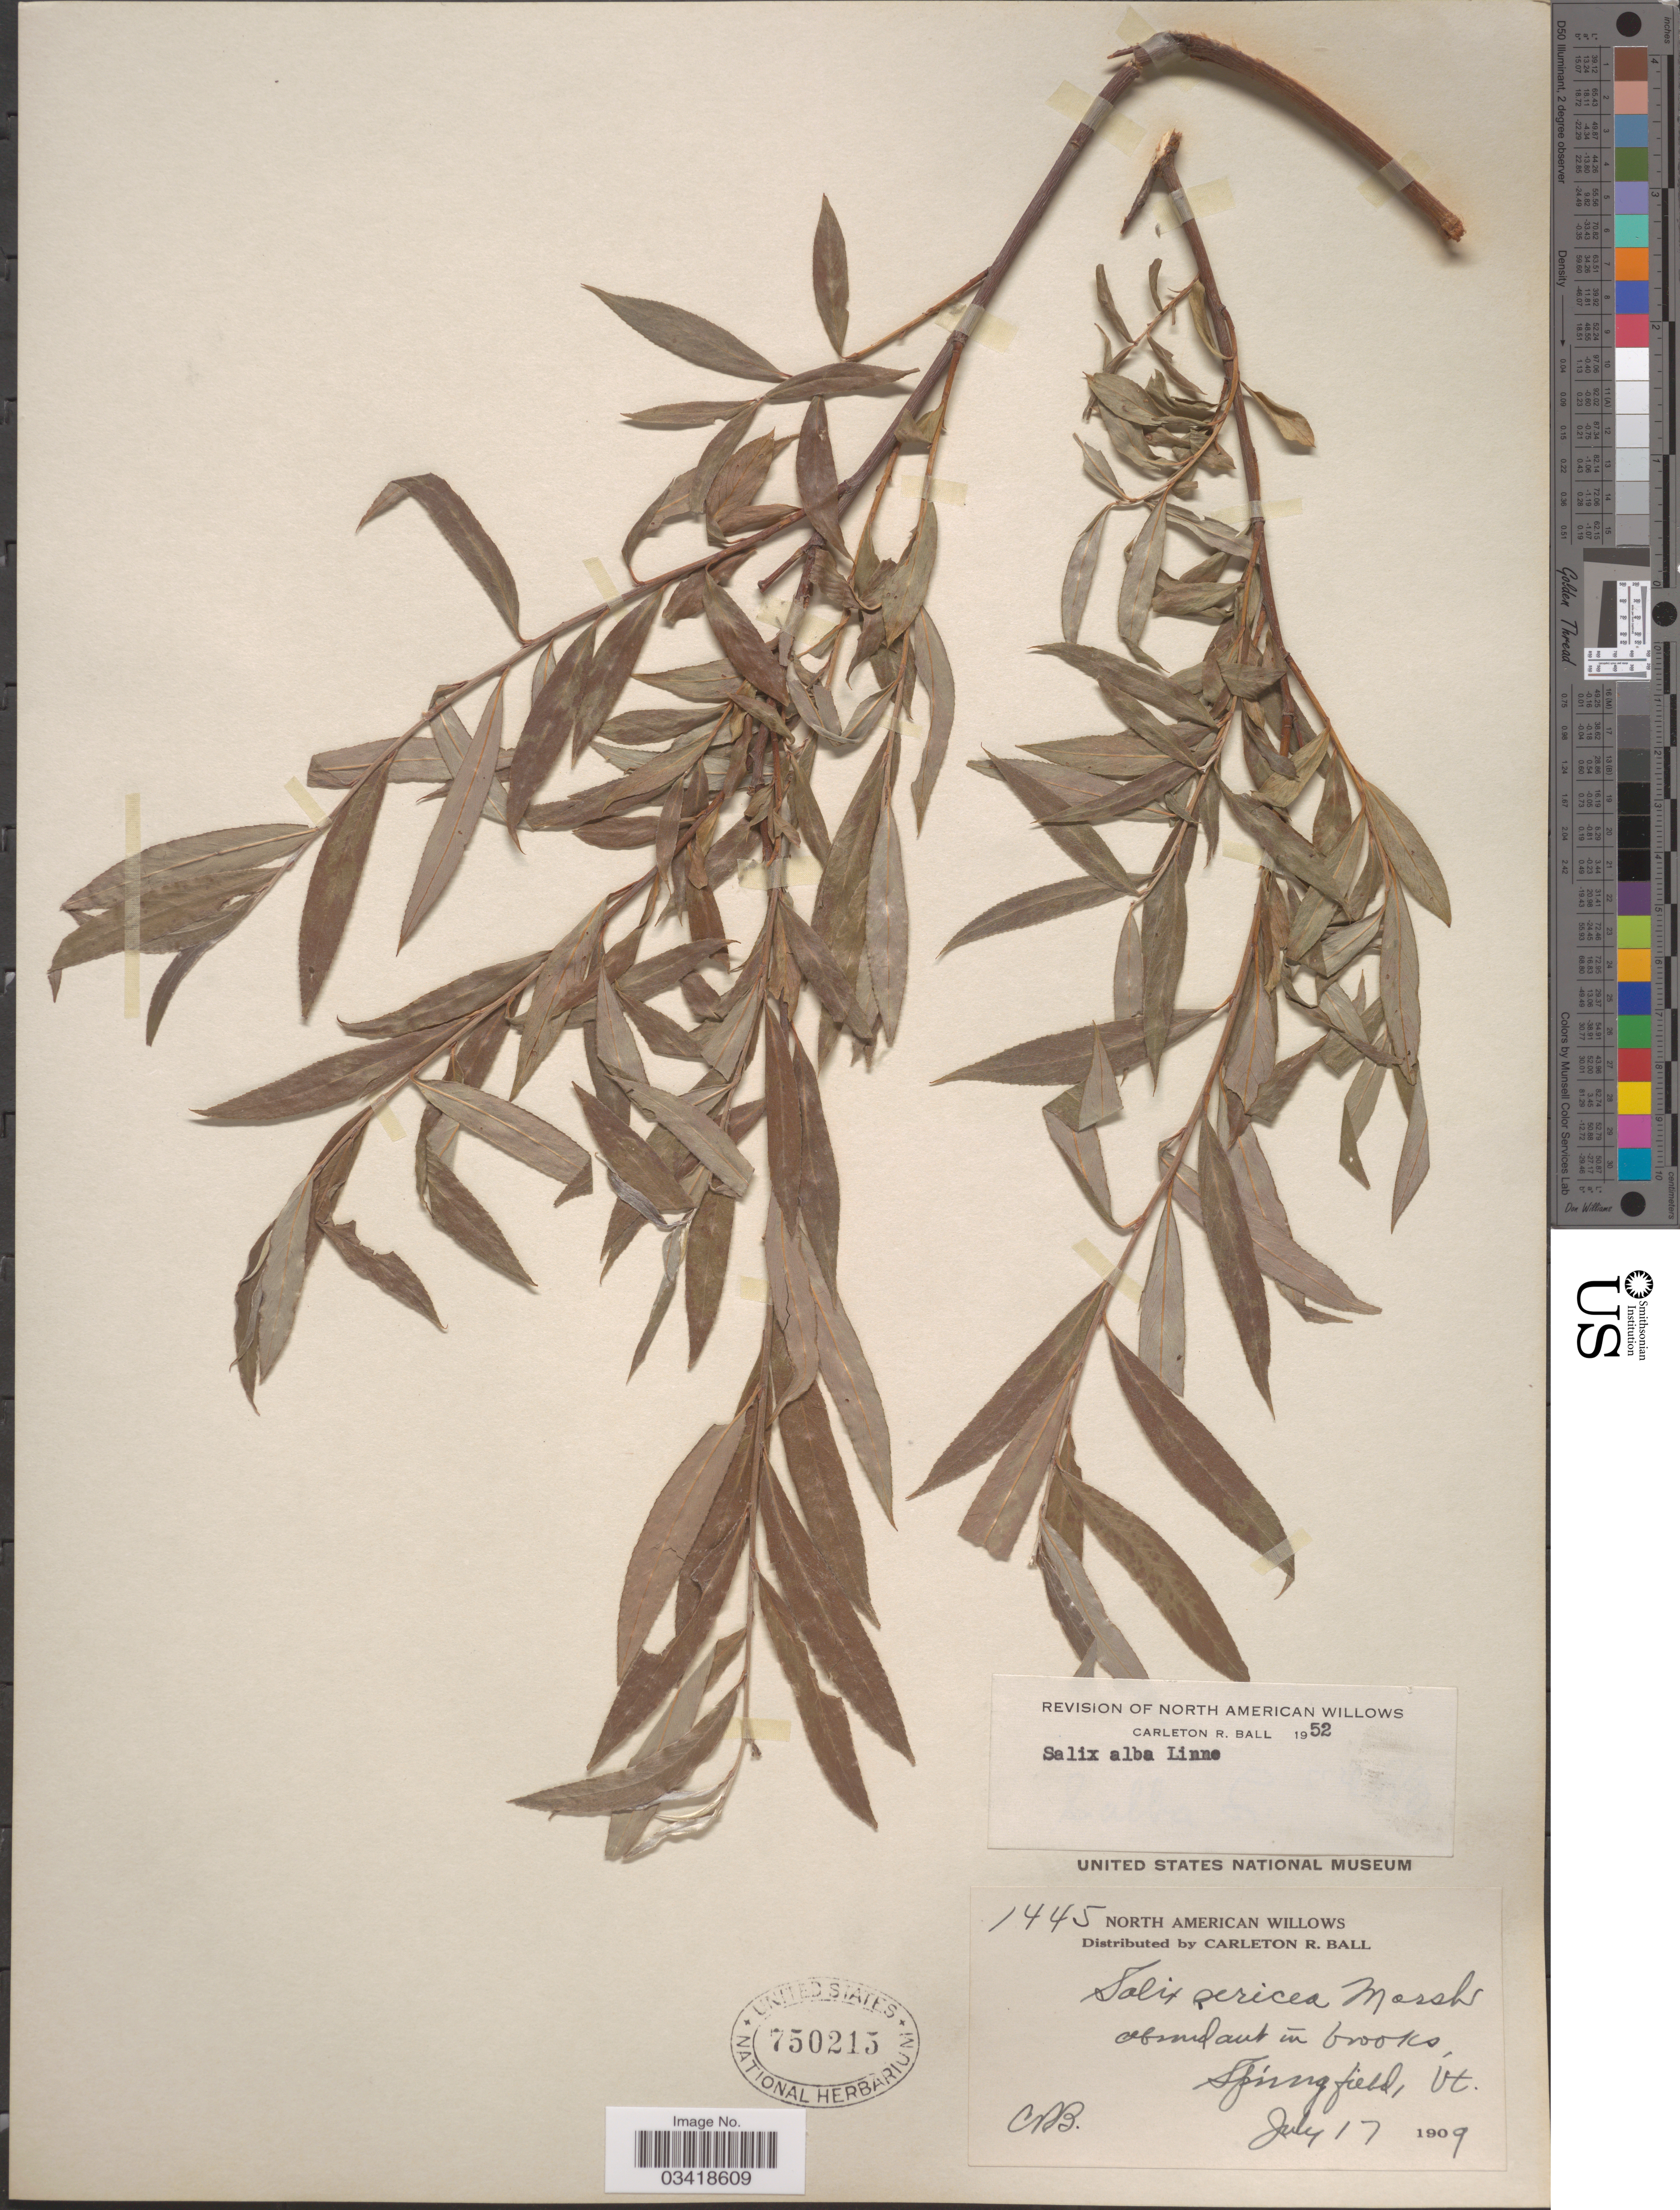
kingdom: Plantae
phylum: Tracheophyta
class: Magnoliopsida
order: Malpighiales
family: Salicaceae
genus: Salix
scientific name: Salix alba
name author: L.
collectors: C. R. Ball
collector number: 1445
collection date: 1909-07-17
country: United States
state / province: Vermont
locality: Abundant in brooks, Springfield.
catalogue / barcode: US 750215